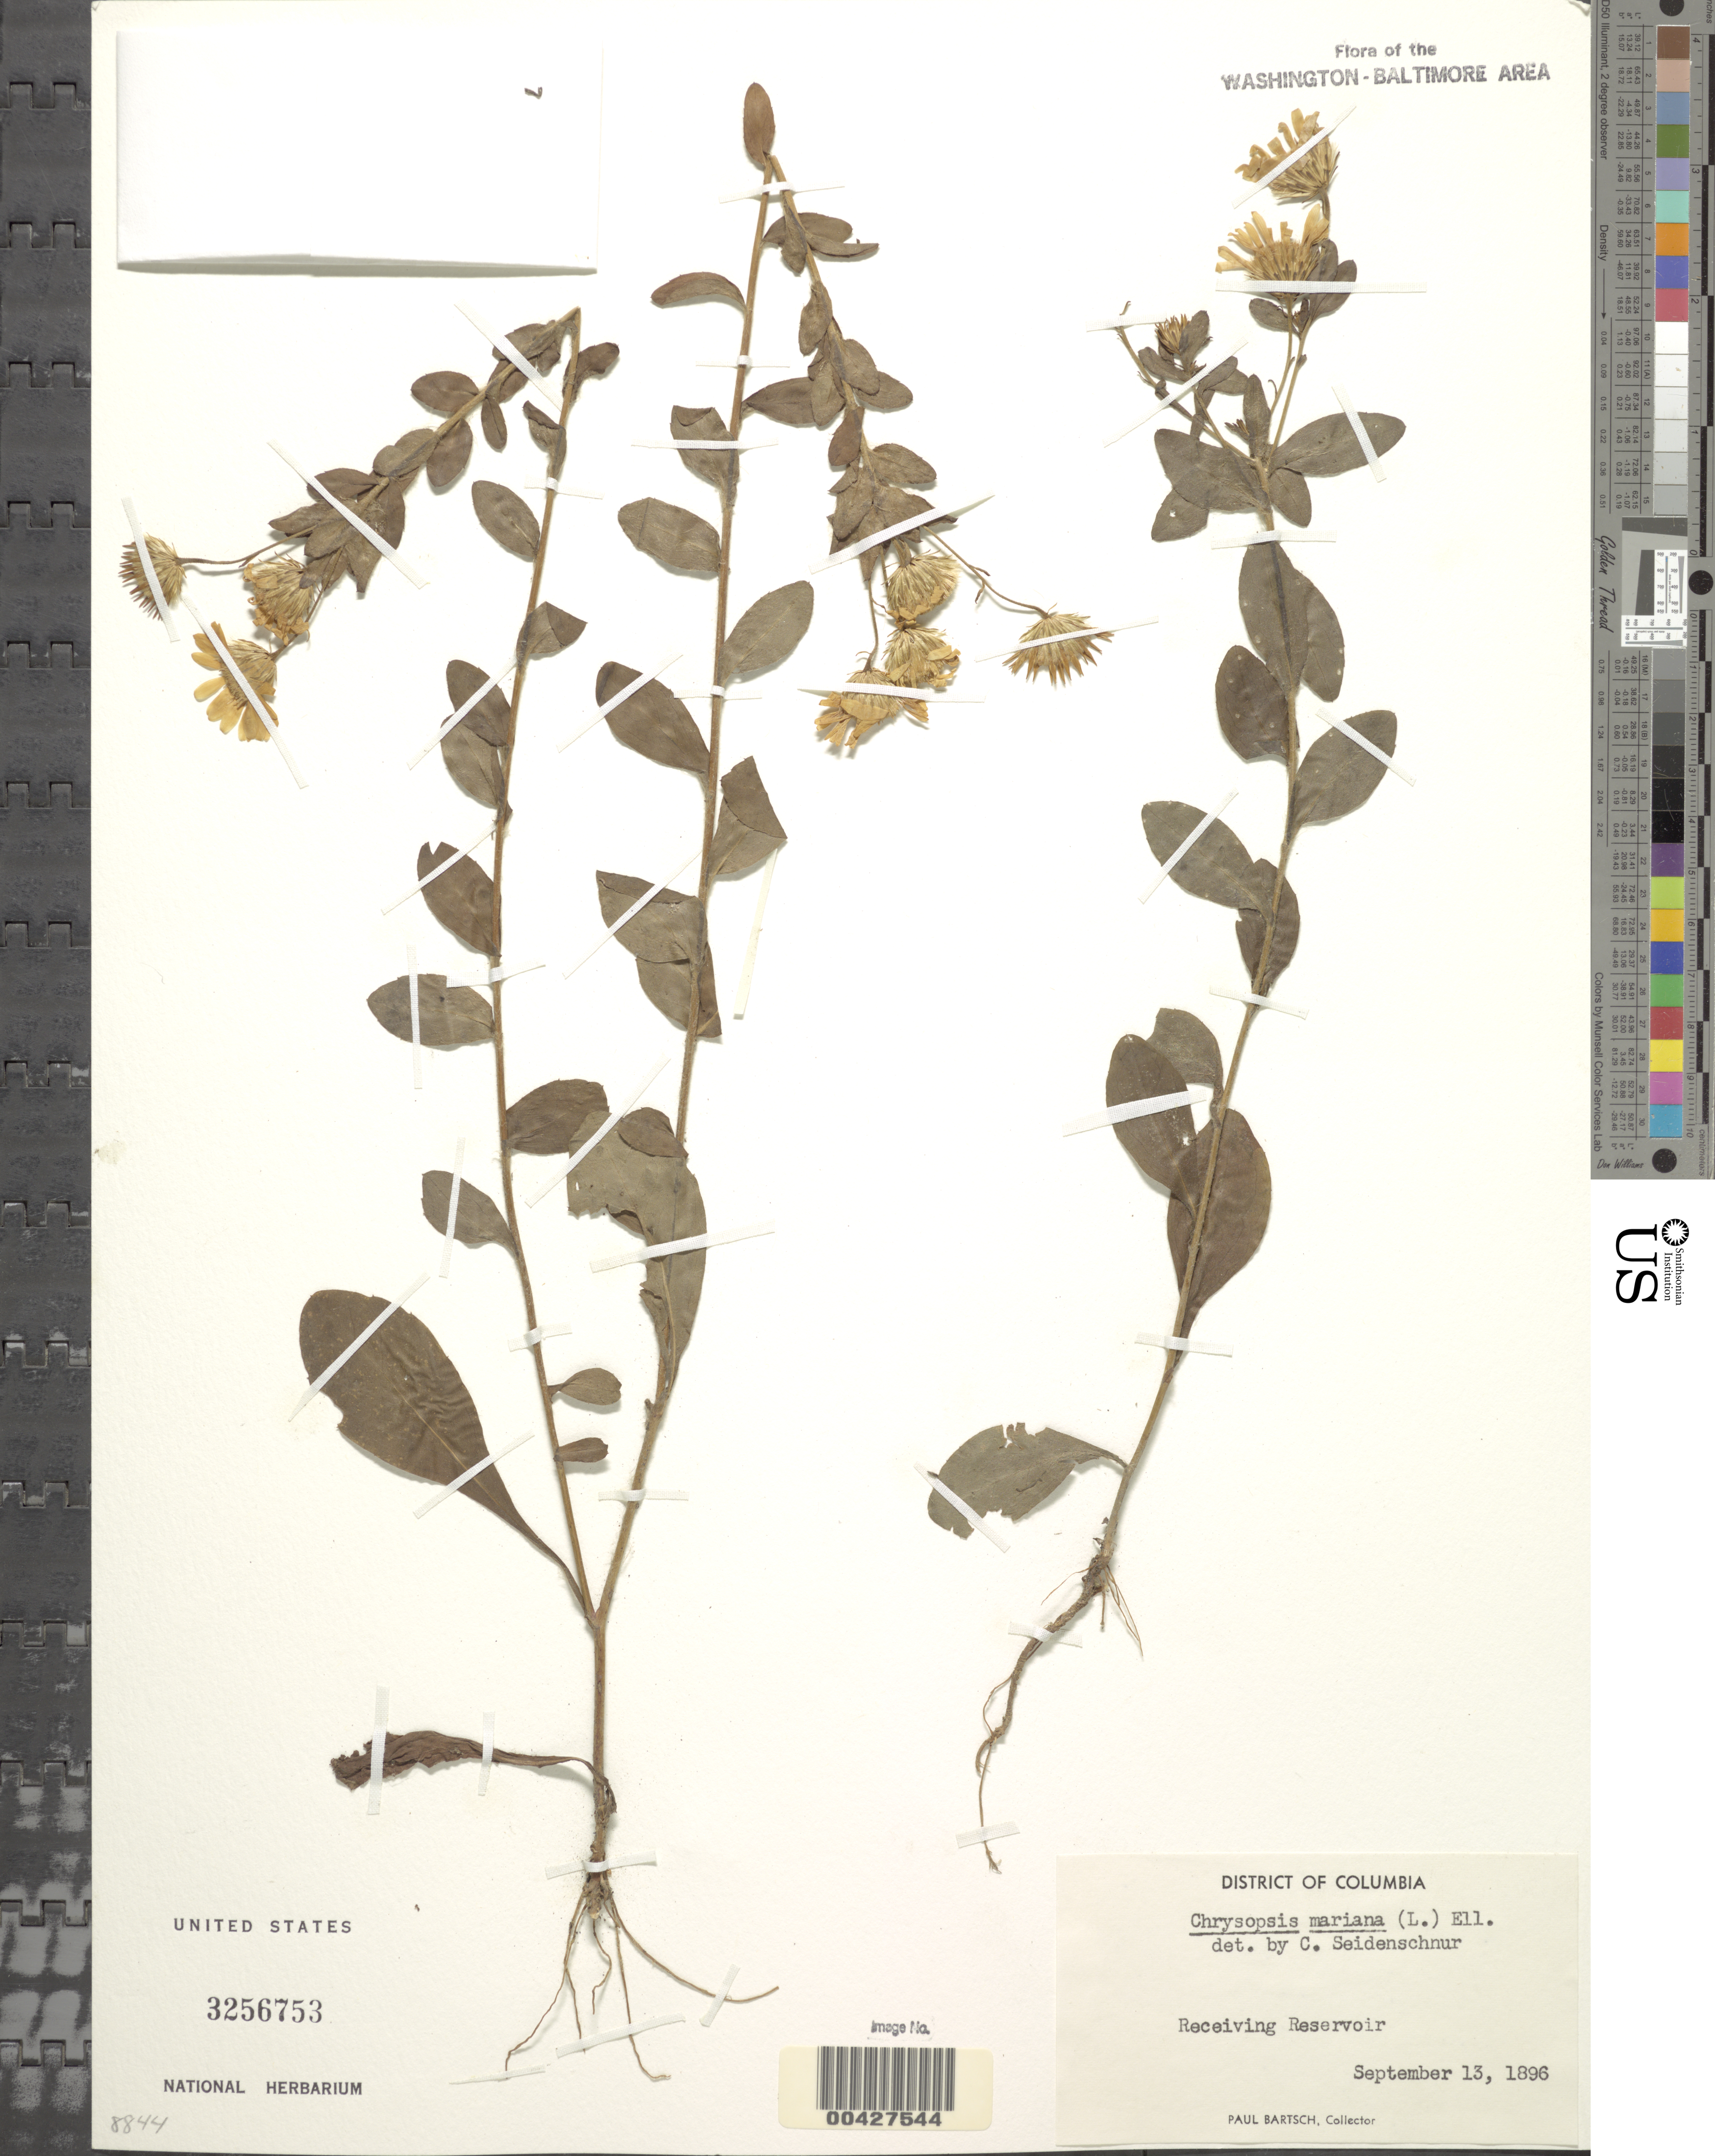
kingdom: Plantae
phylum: Tracheophyta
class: Magnoliopsida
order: Asterales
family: Asteraceae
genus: Chrysopsis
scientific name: Chrysopsis mariana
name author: (L.) Elliott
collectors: P. Bartsch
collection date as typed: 13 Sep 1896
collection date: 1896-09-13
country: United States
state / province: District of Columbia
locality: Receiving Reservoir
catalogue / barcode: US 3256753